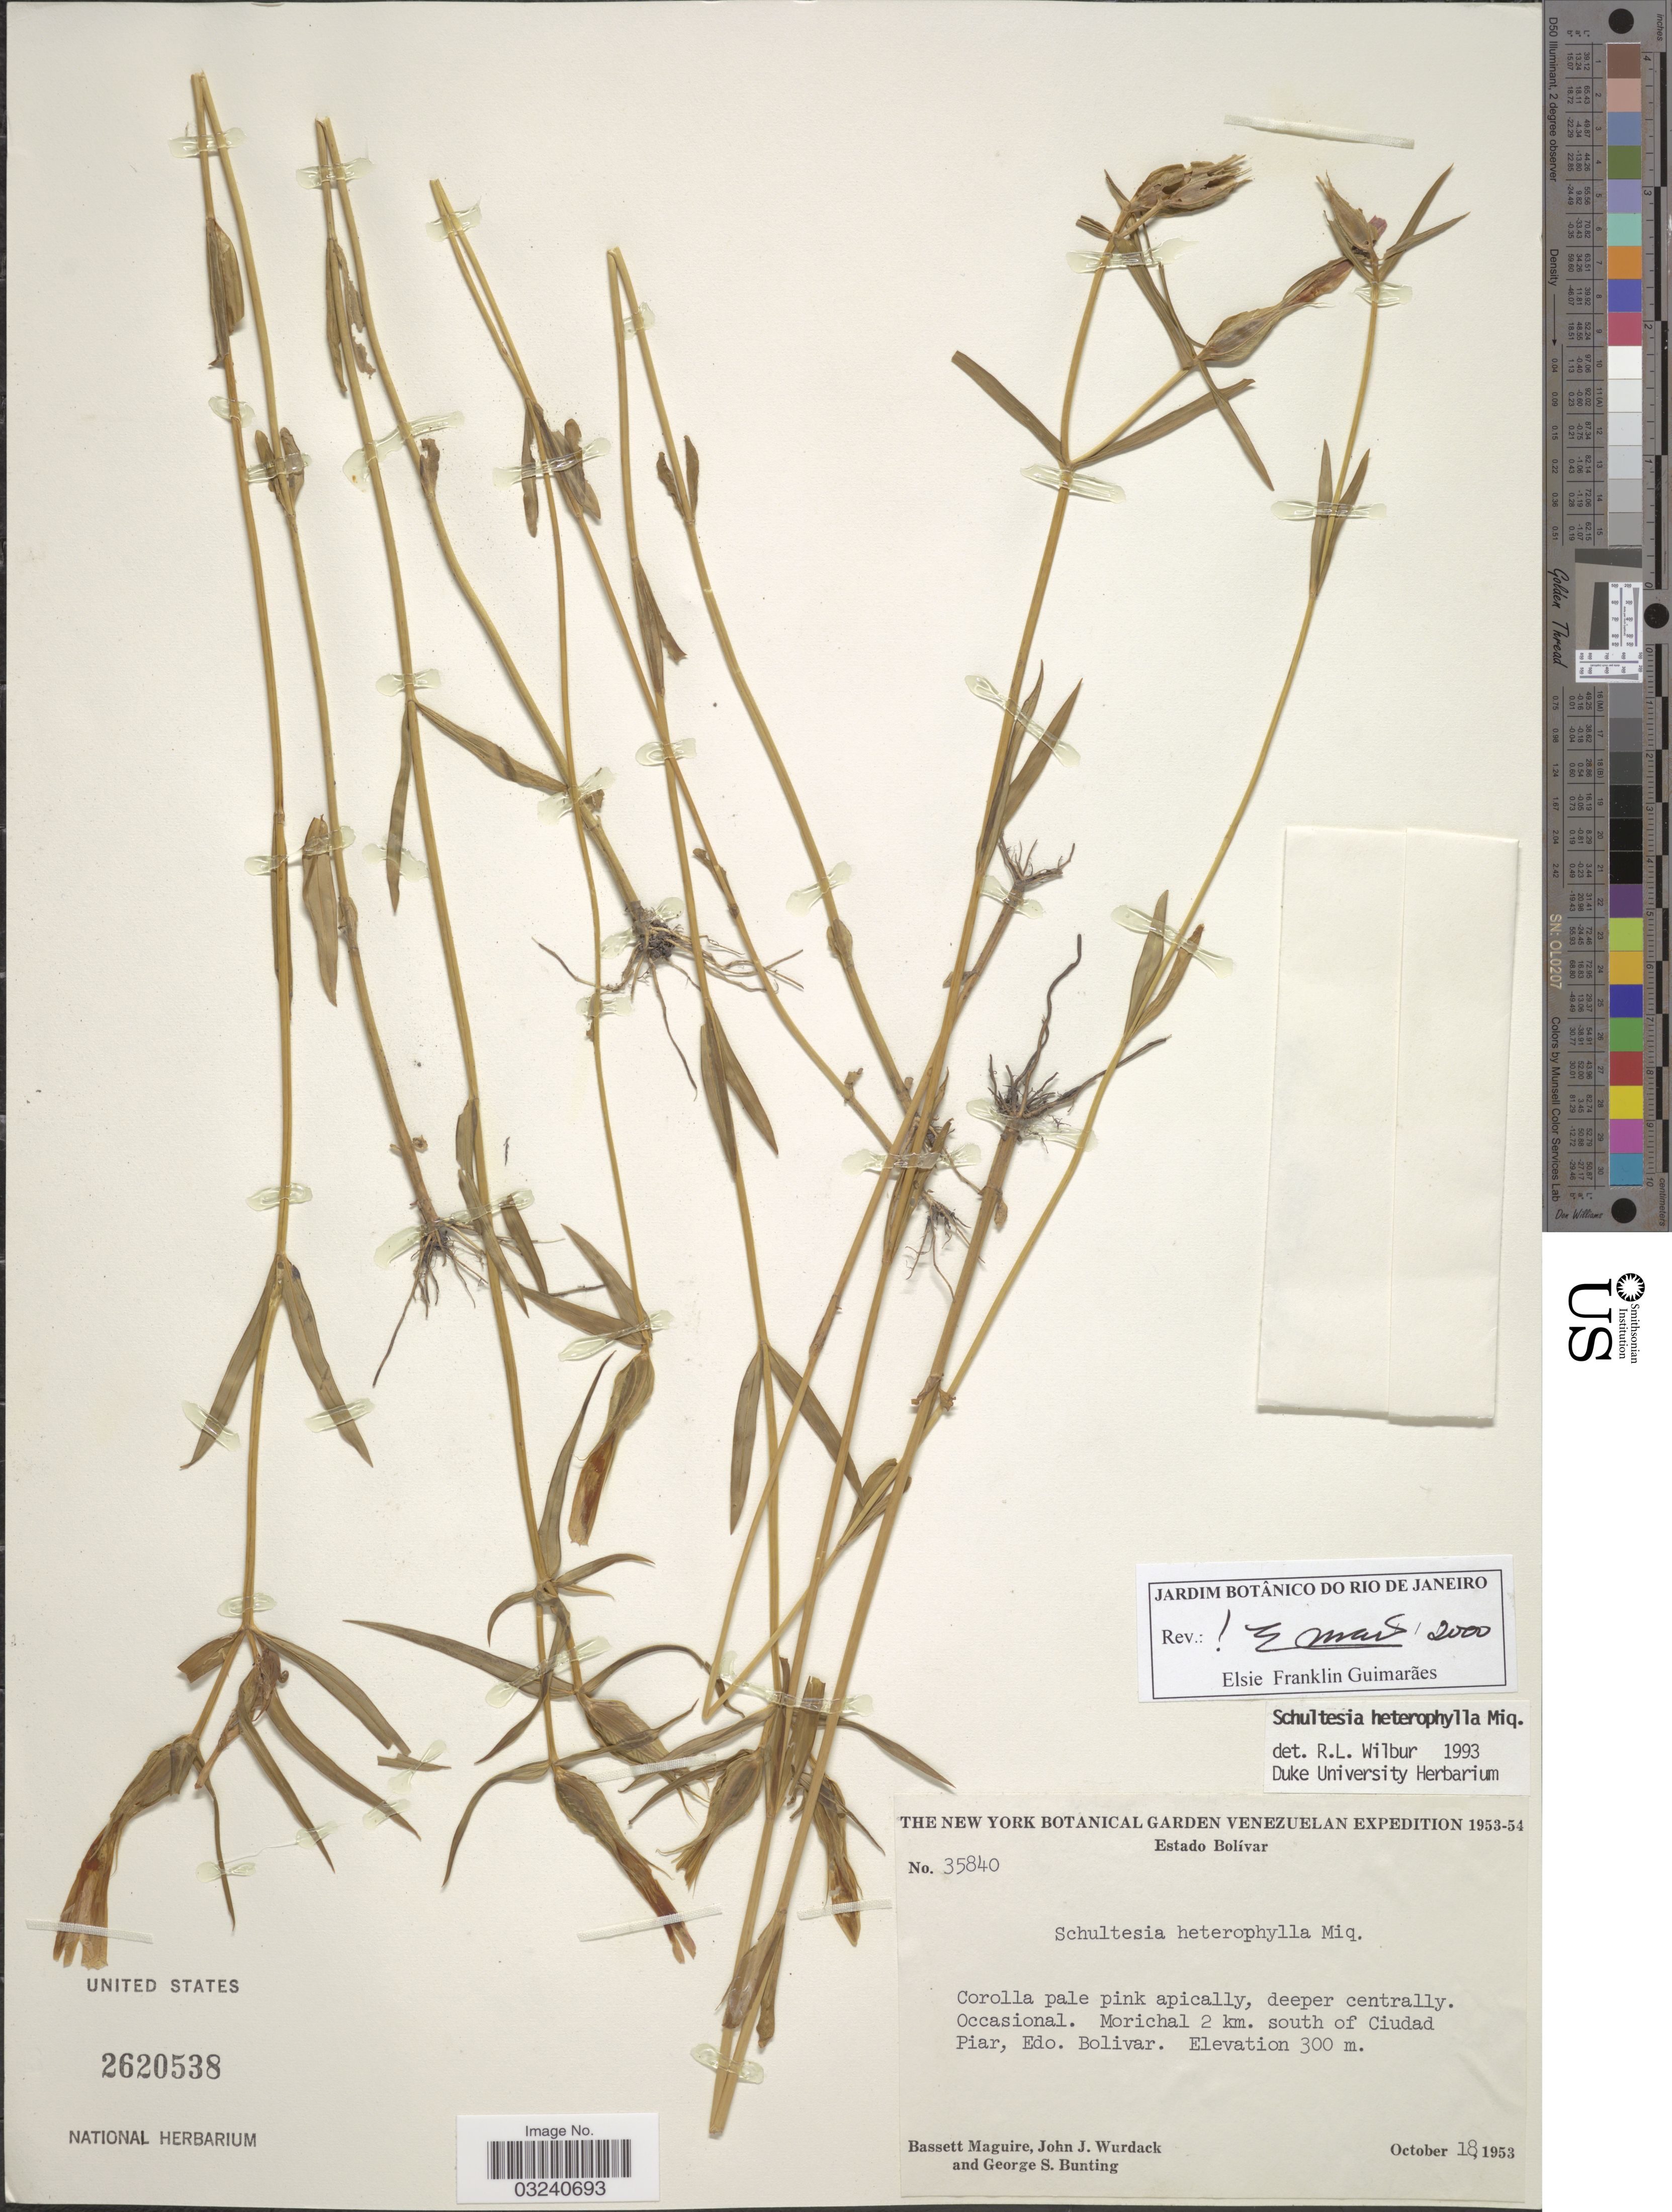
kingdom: Plantae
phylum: Tracheophyta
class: Magnoliopsida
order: Gentianales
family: Gentianaceae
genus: Schultesia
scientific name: Schultesia heterophylla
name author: Miq.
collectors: B. Maguire, J. J. Wurdack & G. S. Bunting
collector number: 35840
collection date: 1953-10-18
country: Venezuela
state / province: Bolivar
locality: Morichal 2 km. south of Ciudad Piar.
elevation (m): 300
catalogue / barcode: US 2620538